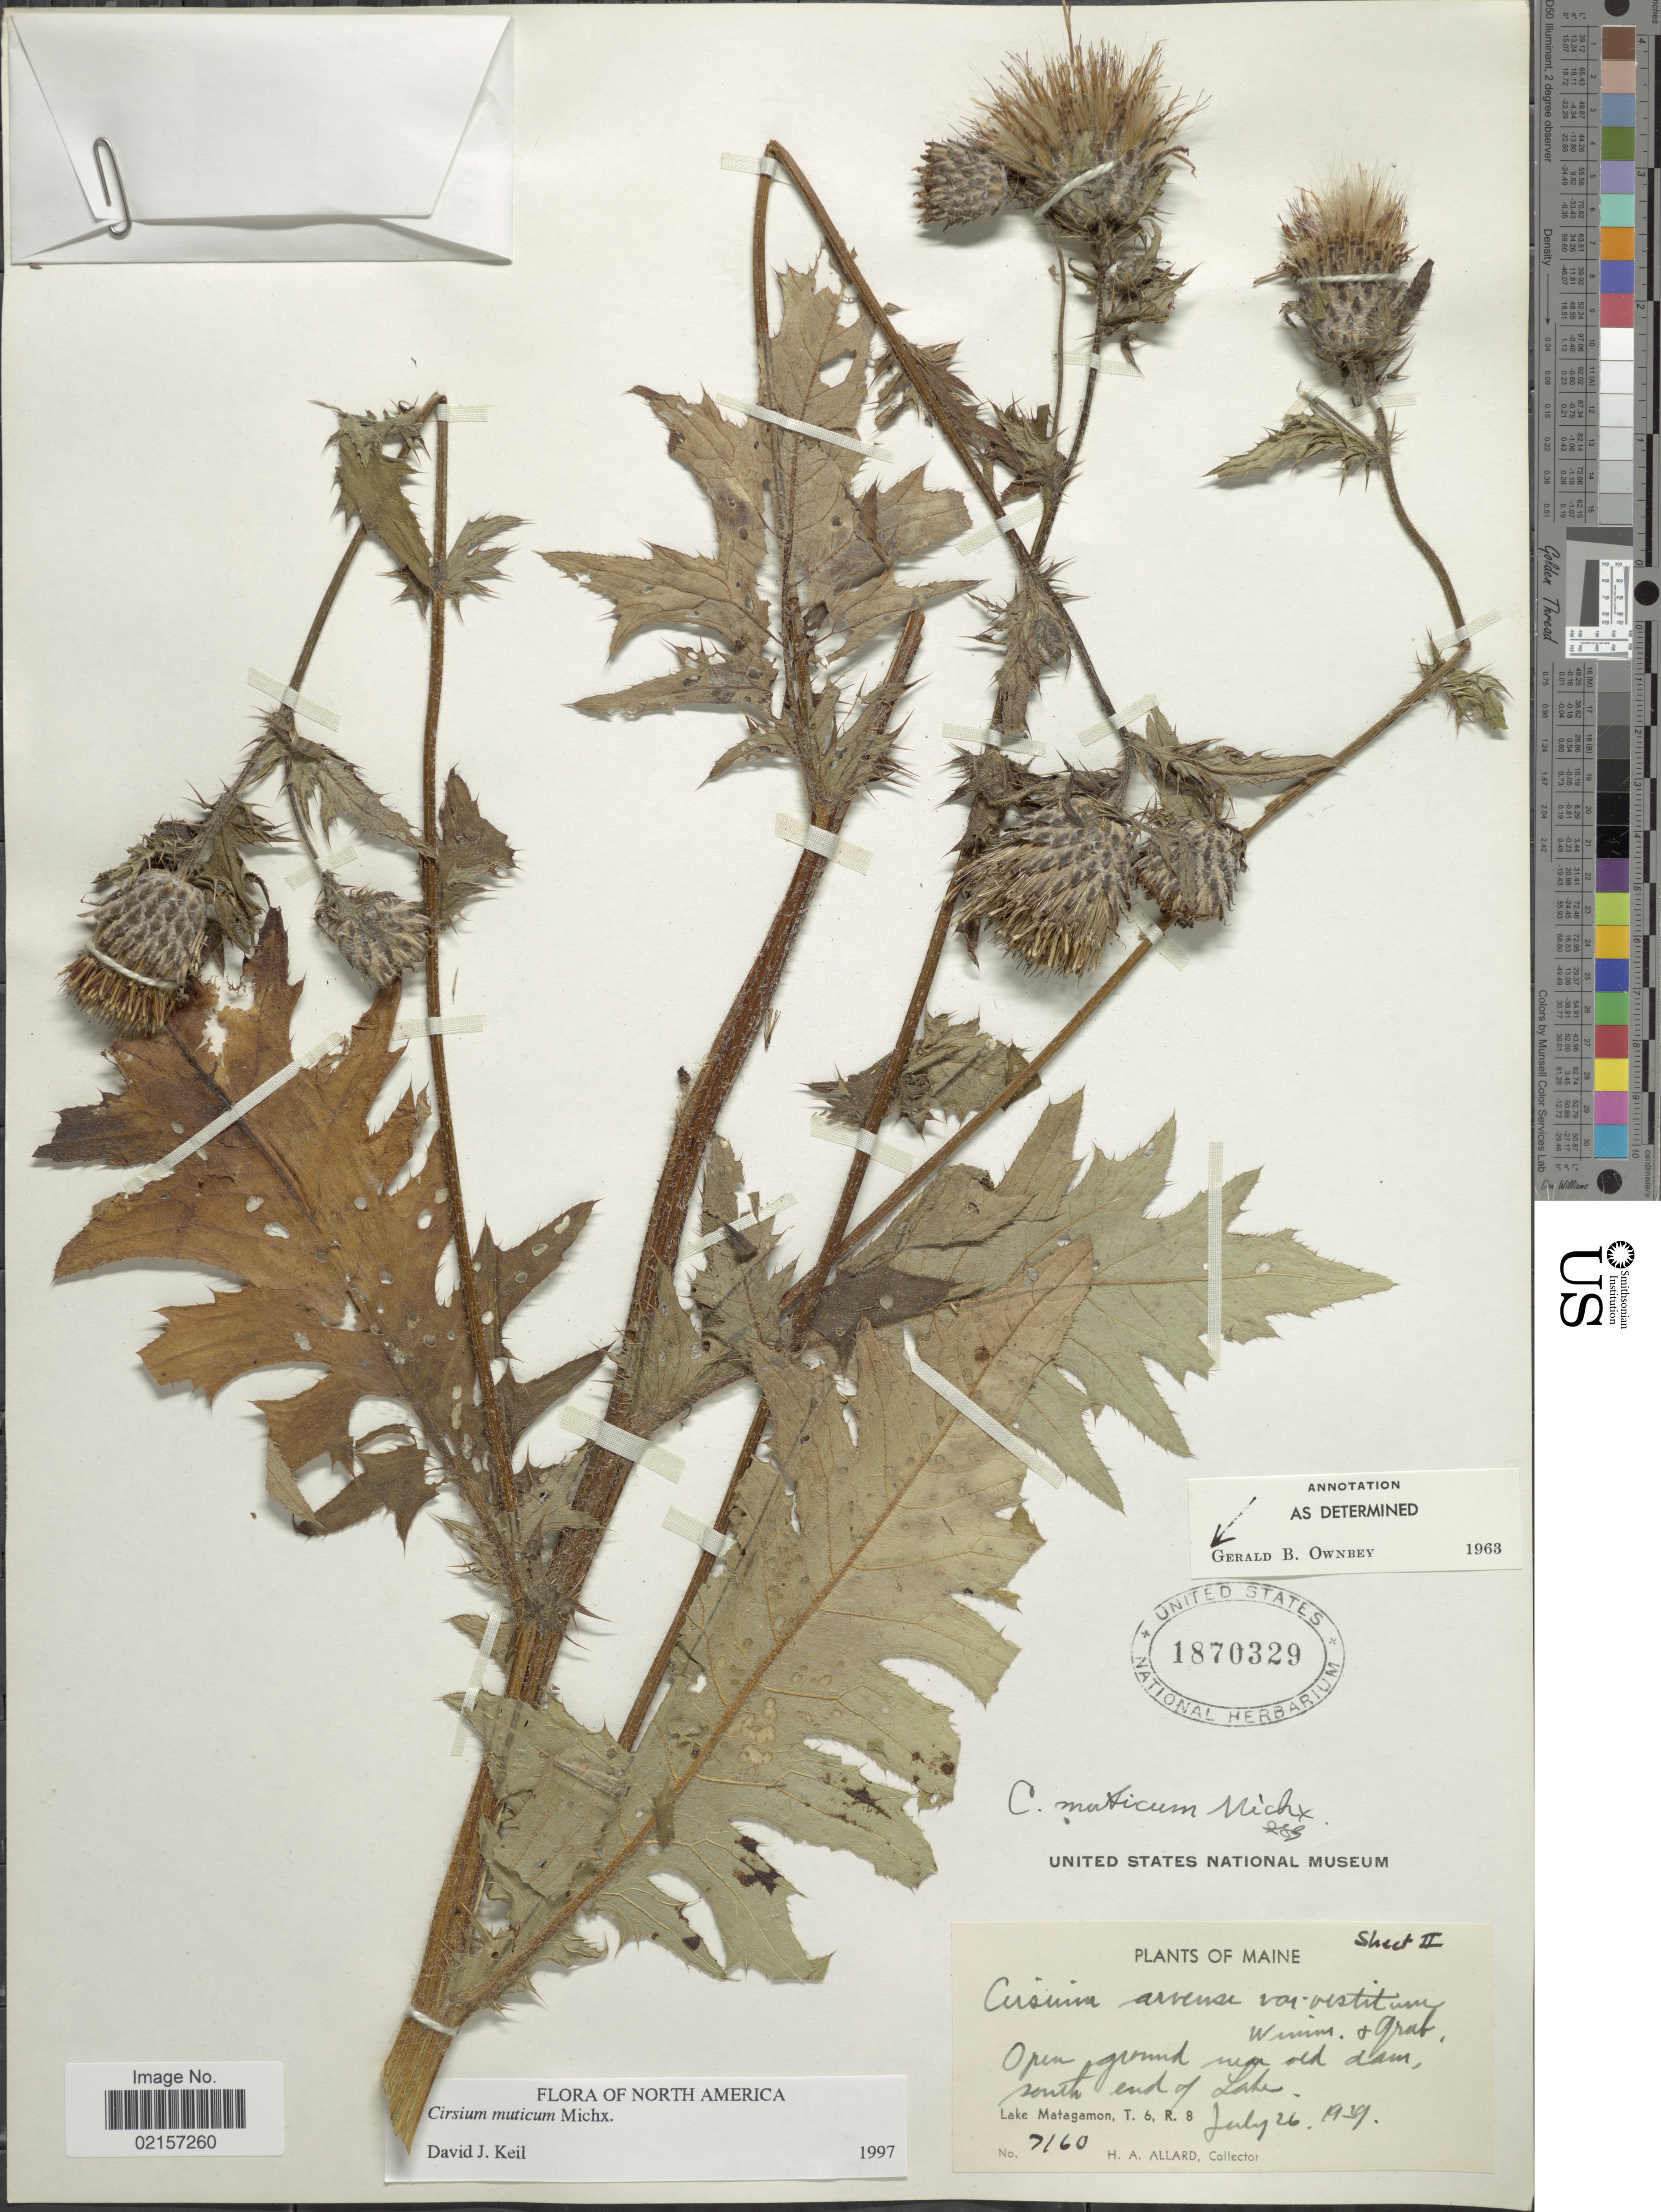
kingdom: Plantae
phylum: Tracheophyta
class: Magnoliopsida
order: Asterales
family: Asteraceae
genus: Cirsium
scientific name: Cirsium muticum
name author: Michx.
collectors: H. A. Allard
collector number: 7160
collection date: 1939-07-26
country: United States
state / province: Maine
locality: Open ground up old dam, south end of Lake, Lake Matagamon, T.6, R.8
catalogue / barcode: US 1870329